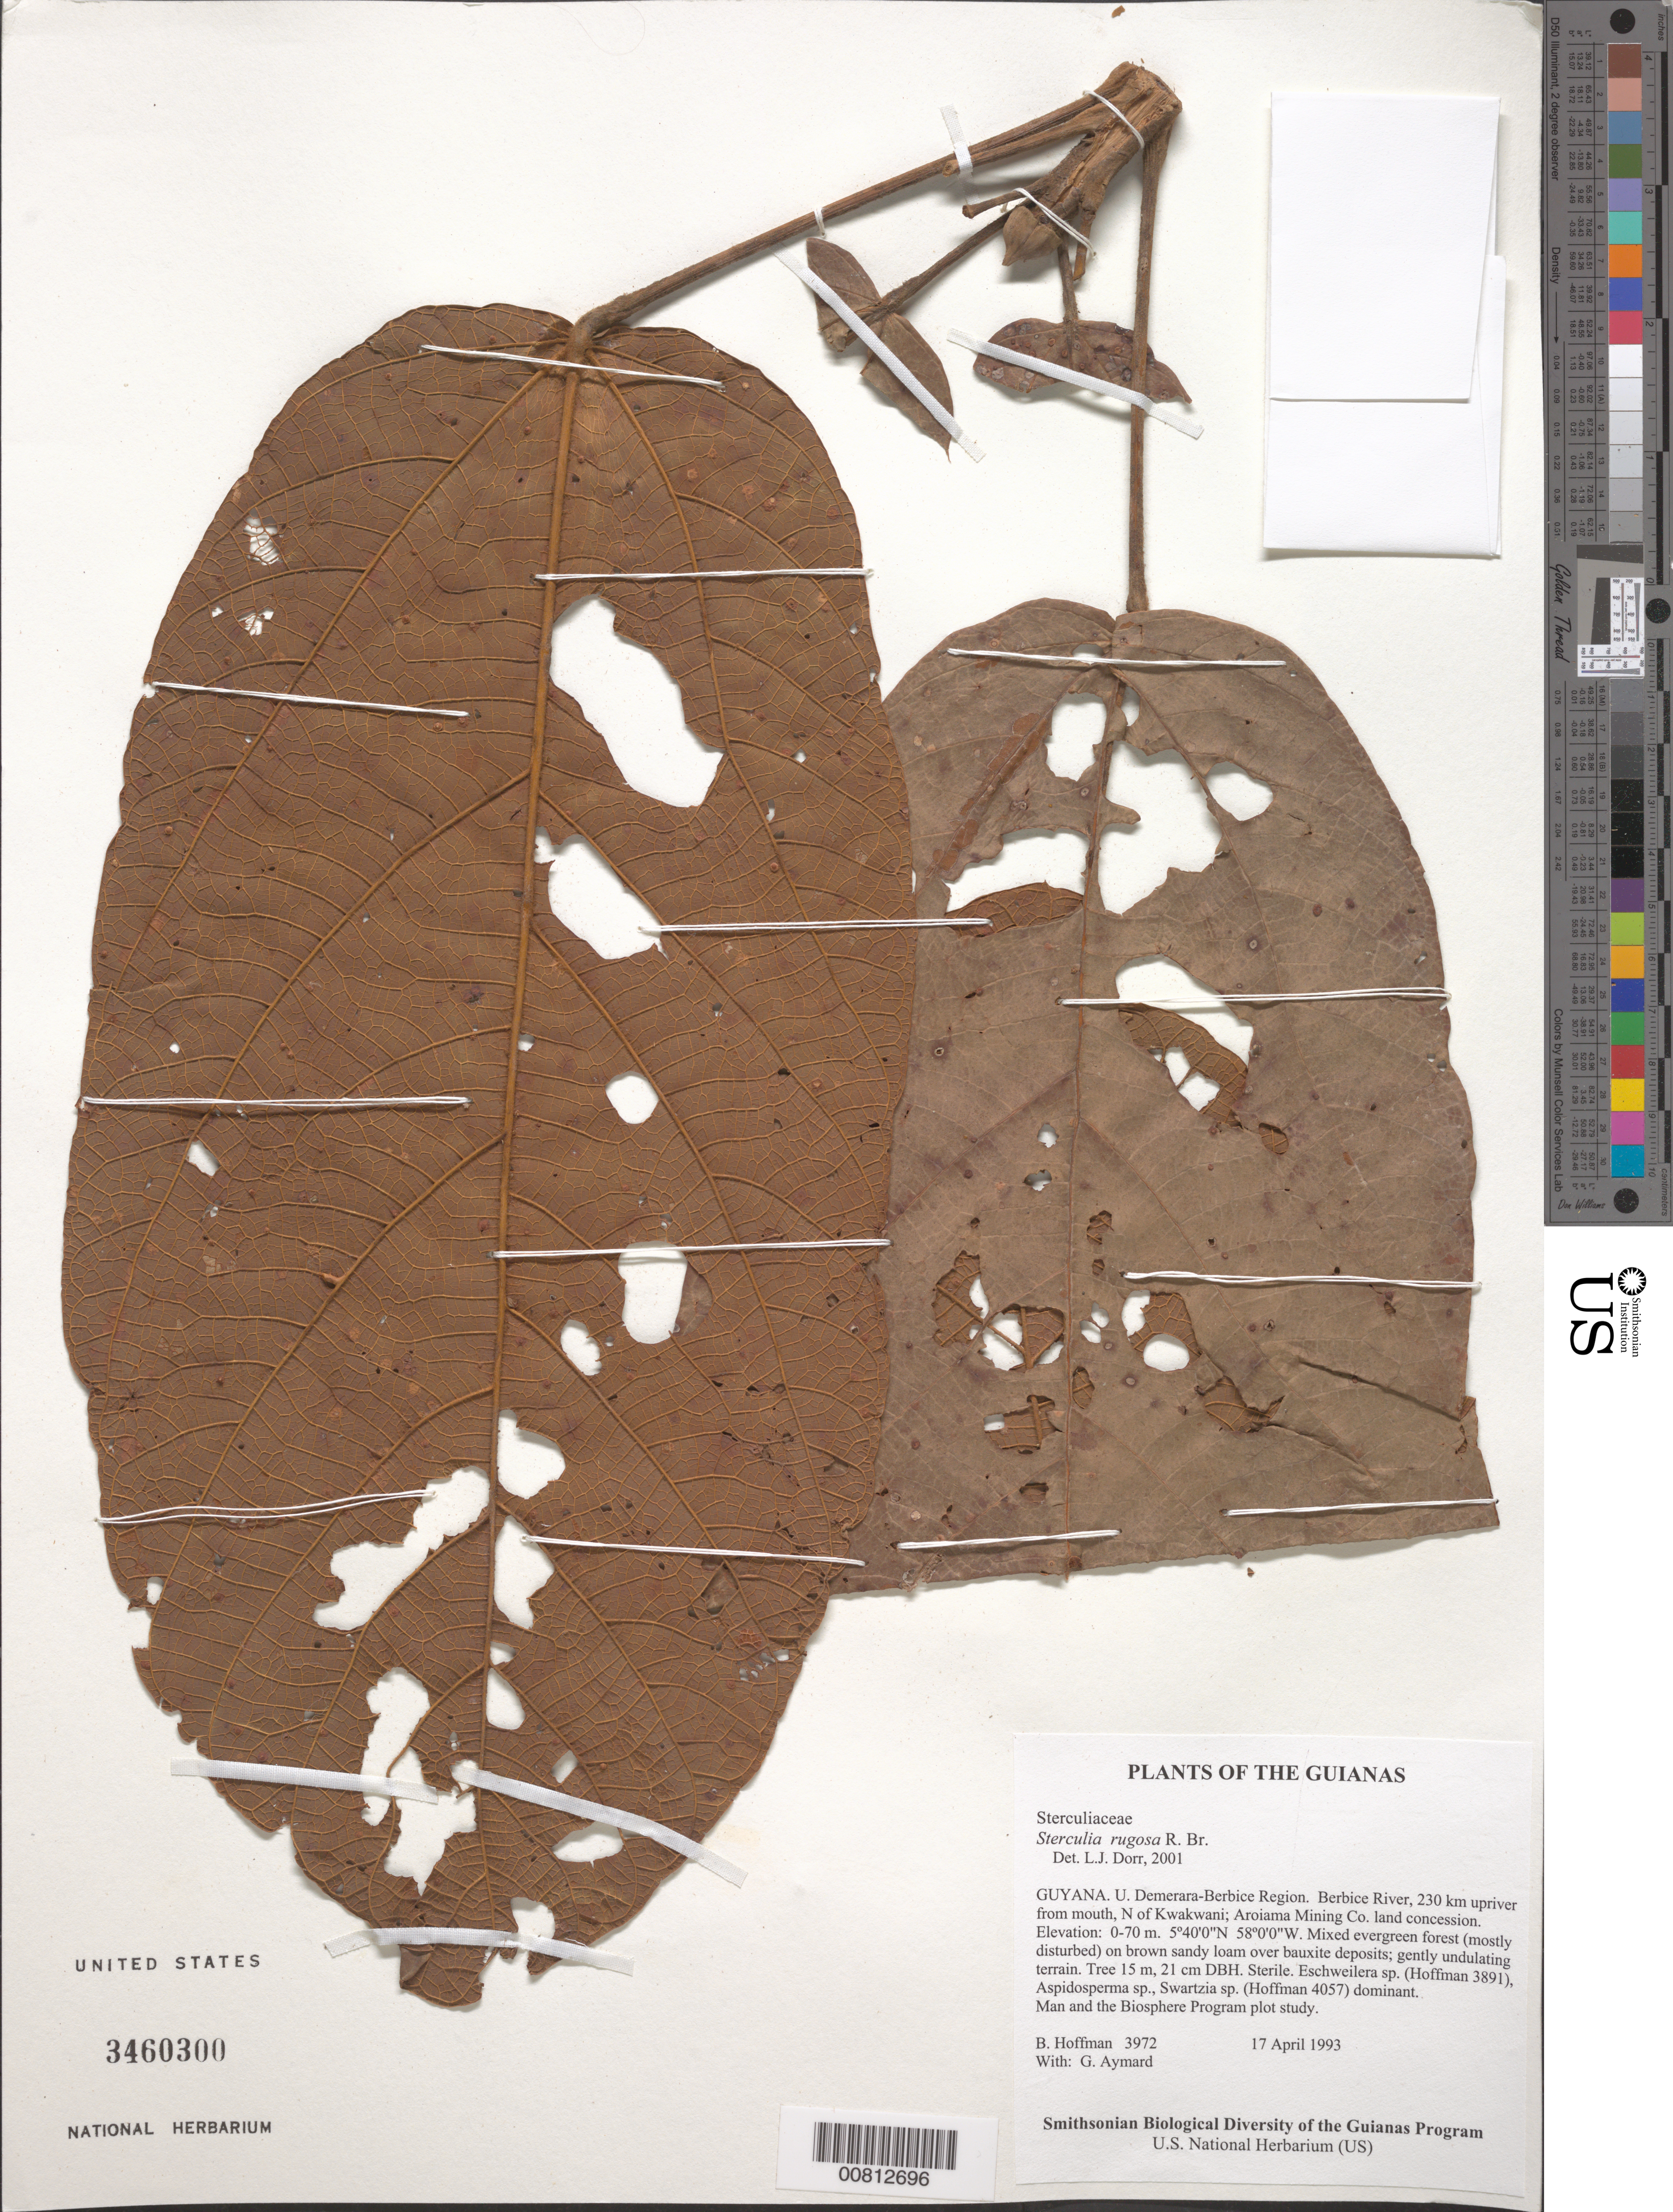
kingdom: Plantae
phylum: Tracheophyta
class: Magnoliopsida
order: Malvales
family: Malvaceae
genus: Sterculia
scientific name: Sterculia rugosa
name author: R. Br.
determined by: Dorr, L. J., (BOT), Smithsonian Institution - National Museum of Natural History (UNITED STATES)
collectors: B. Hoffman & G. A. Aymard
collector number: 3972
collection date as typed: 17 April 1993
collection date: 1993-04-17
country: Guyana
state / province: U. Demerara-Berbice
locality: Berbice River, 230 km upriver from mouth, N of Kwakwani; Aroiama Mining Co. land concession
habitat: Mixed evergreen forest (mostly disturbed) on brown sandy loam over bauxite deposits; gently undulating terrain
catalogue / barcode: US 3460300